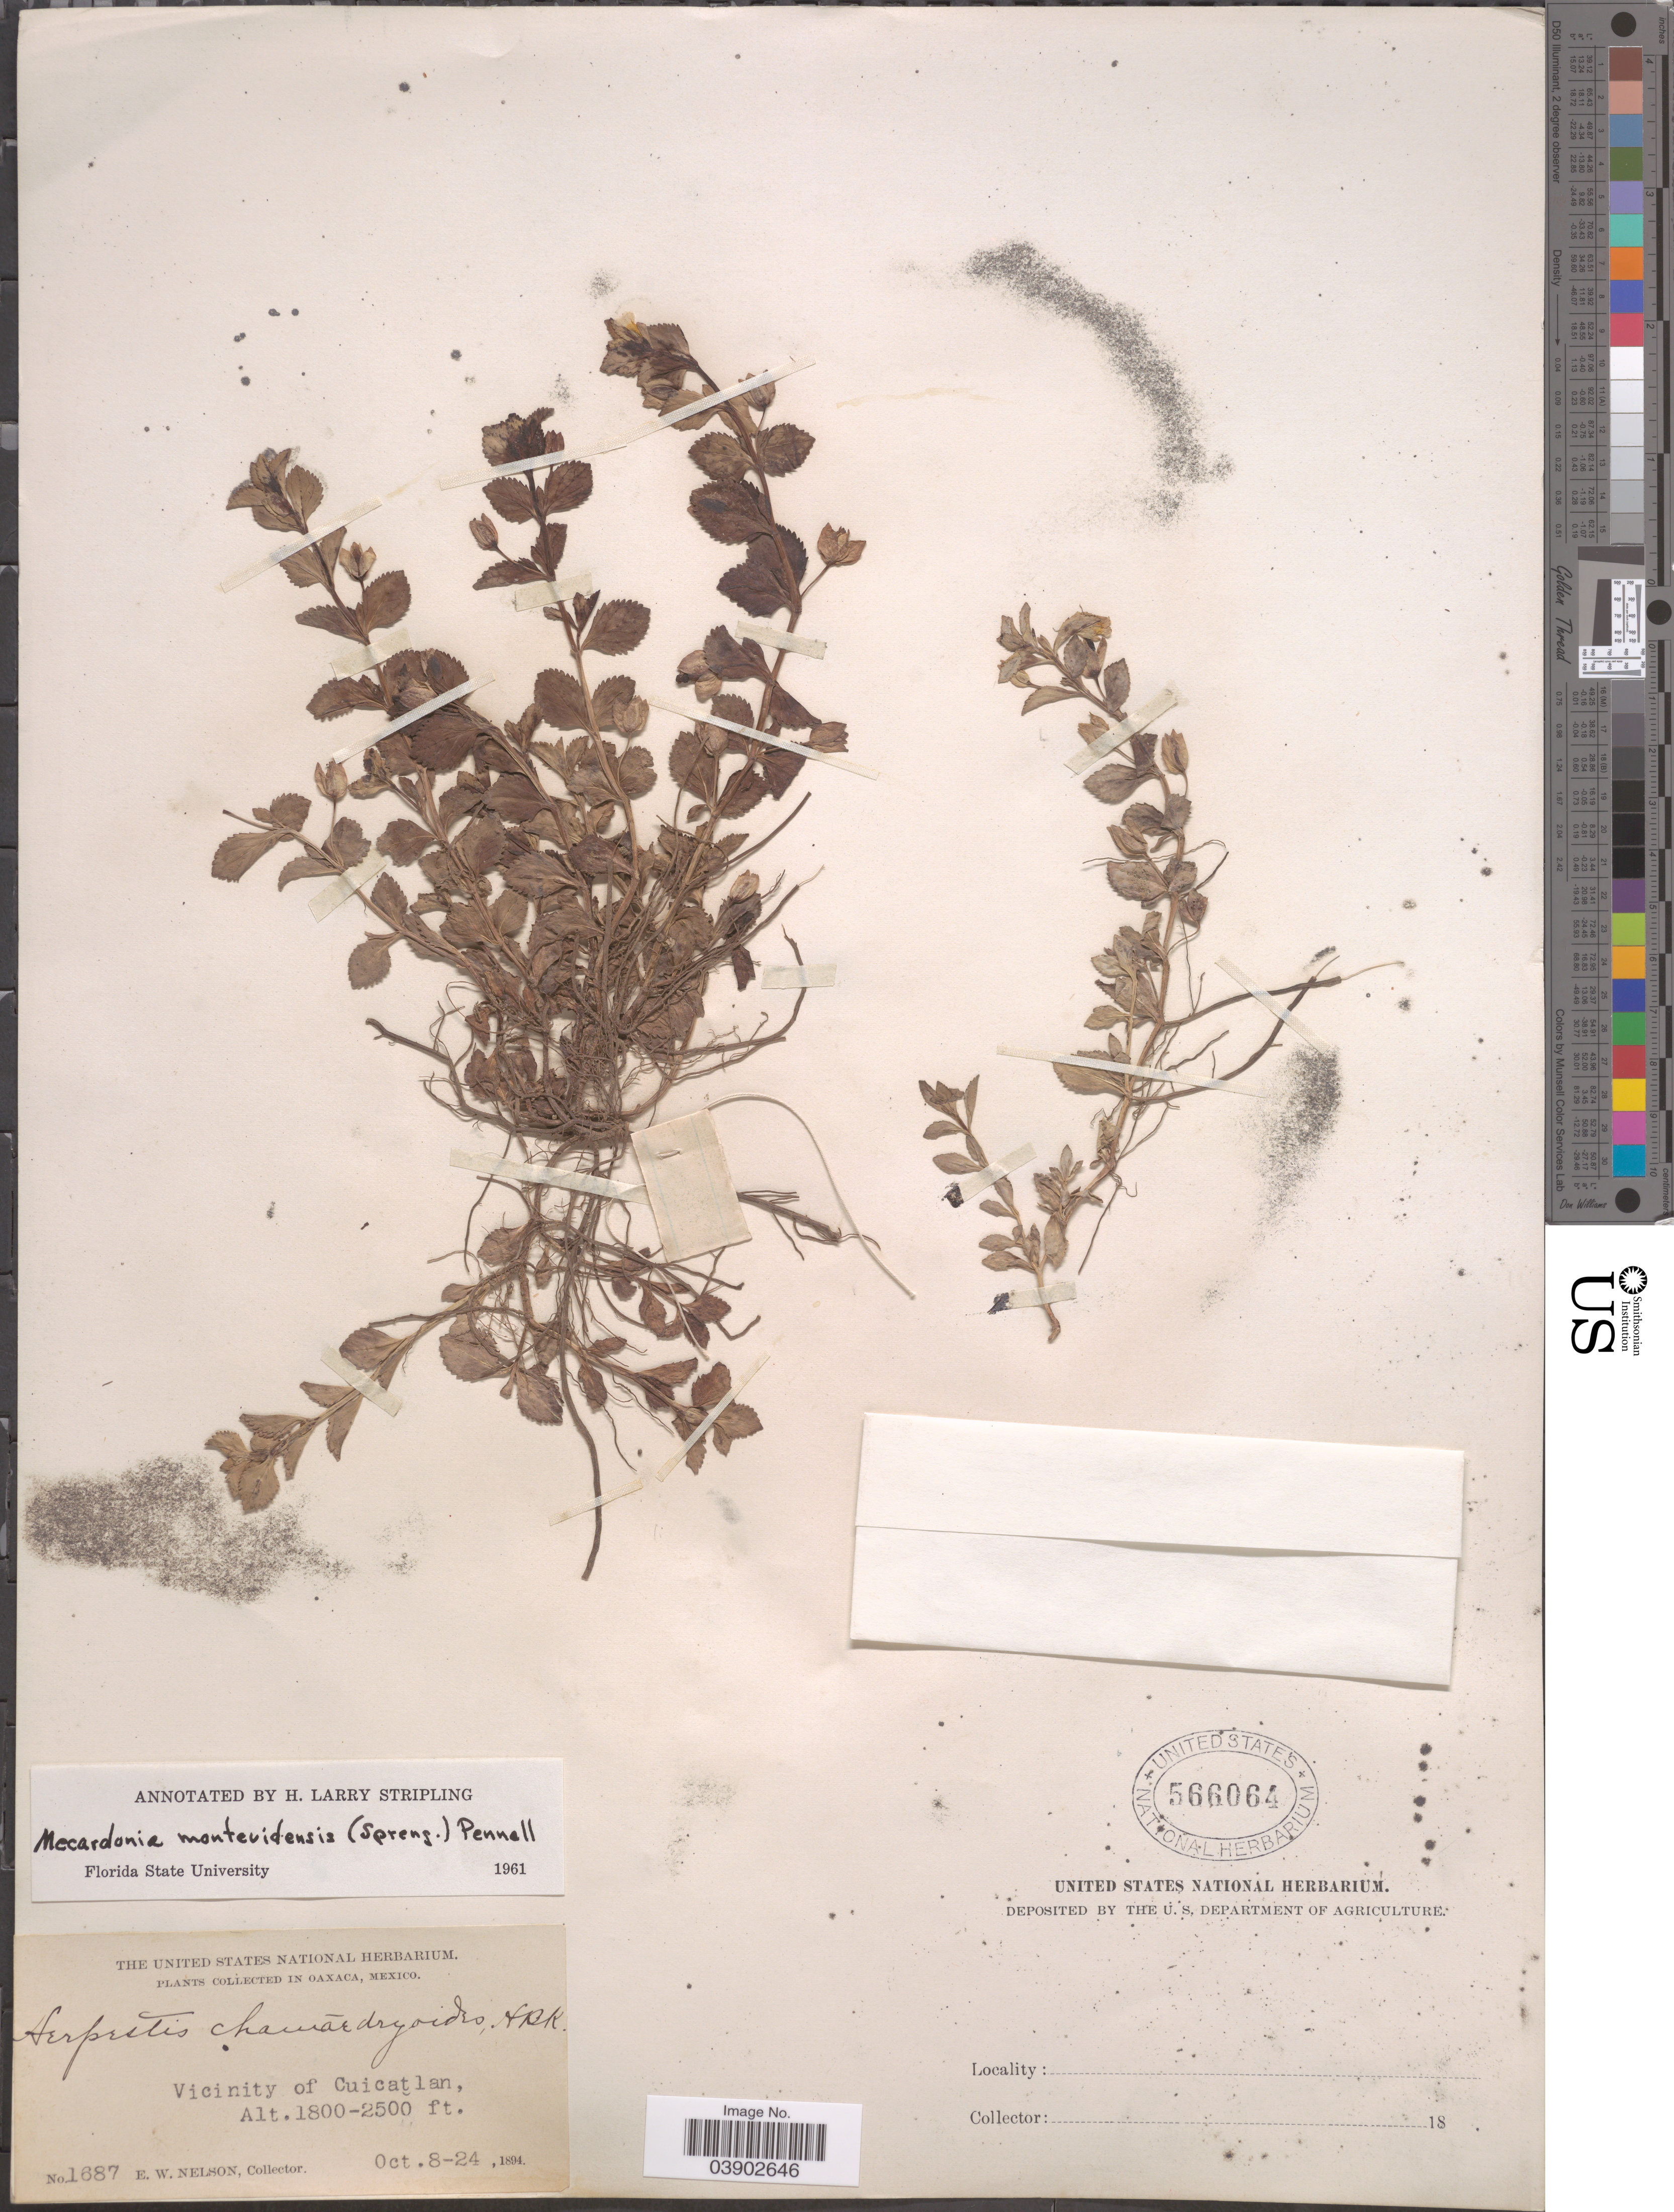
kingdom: Plantae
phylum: Tracheophyta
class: Magnoliopsida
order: Lamiales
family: Plantaginaceae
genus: Mecardonia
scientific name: Mecardonia procumbens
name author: (Mill.) Small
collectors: E. W. Nelson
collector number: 1687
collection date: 1894-10-08/1894-10-24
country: Mexico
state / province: Oaxaca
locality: Vicinity of Cuicatlan.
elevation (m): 549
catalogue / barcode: US 566064